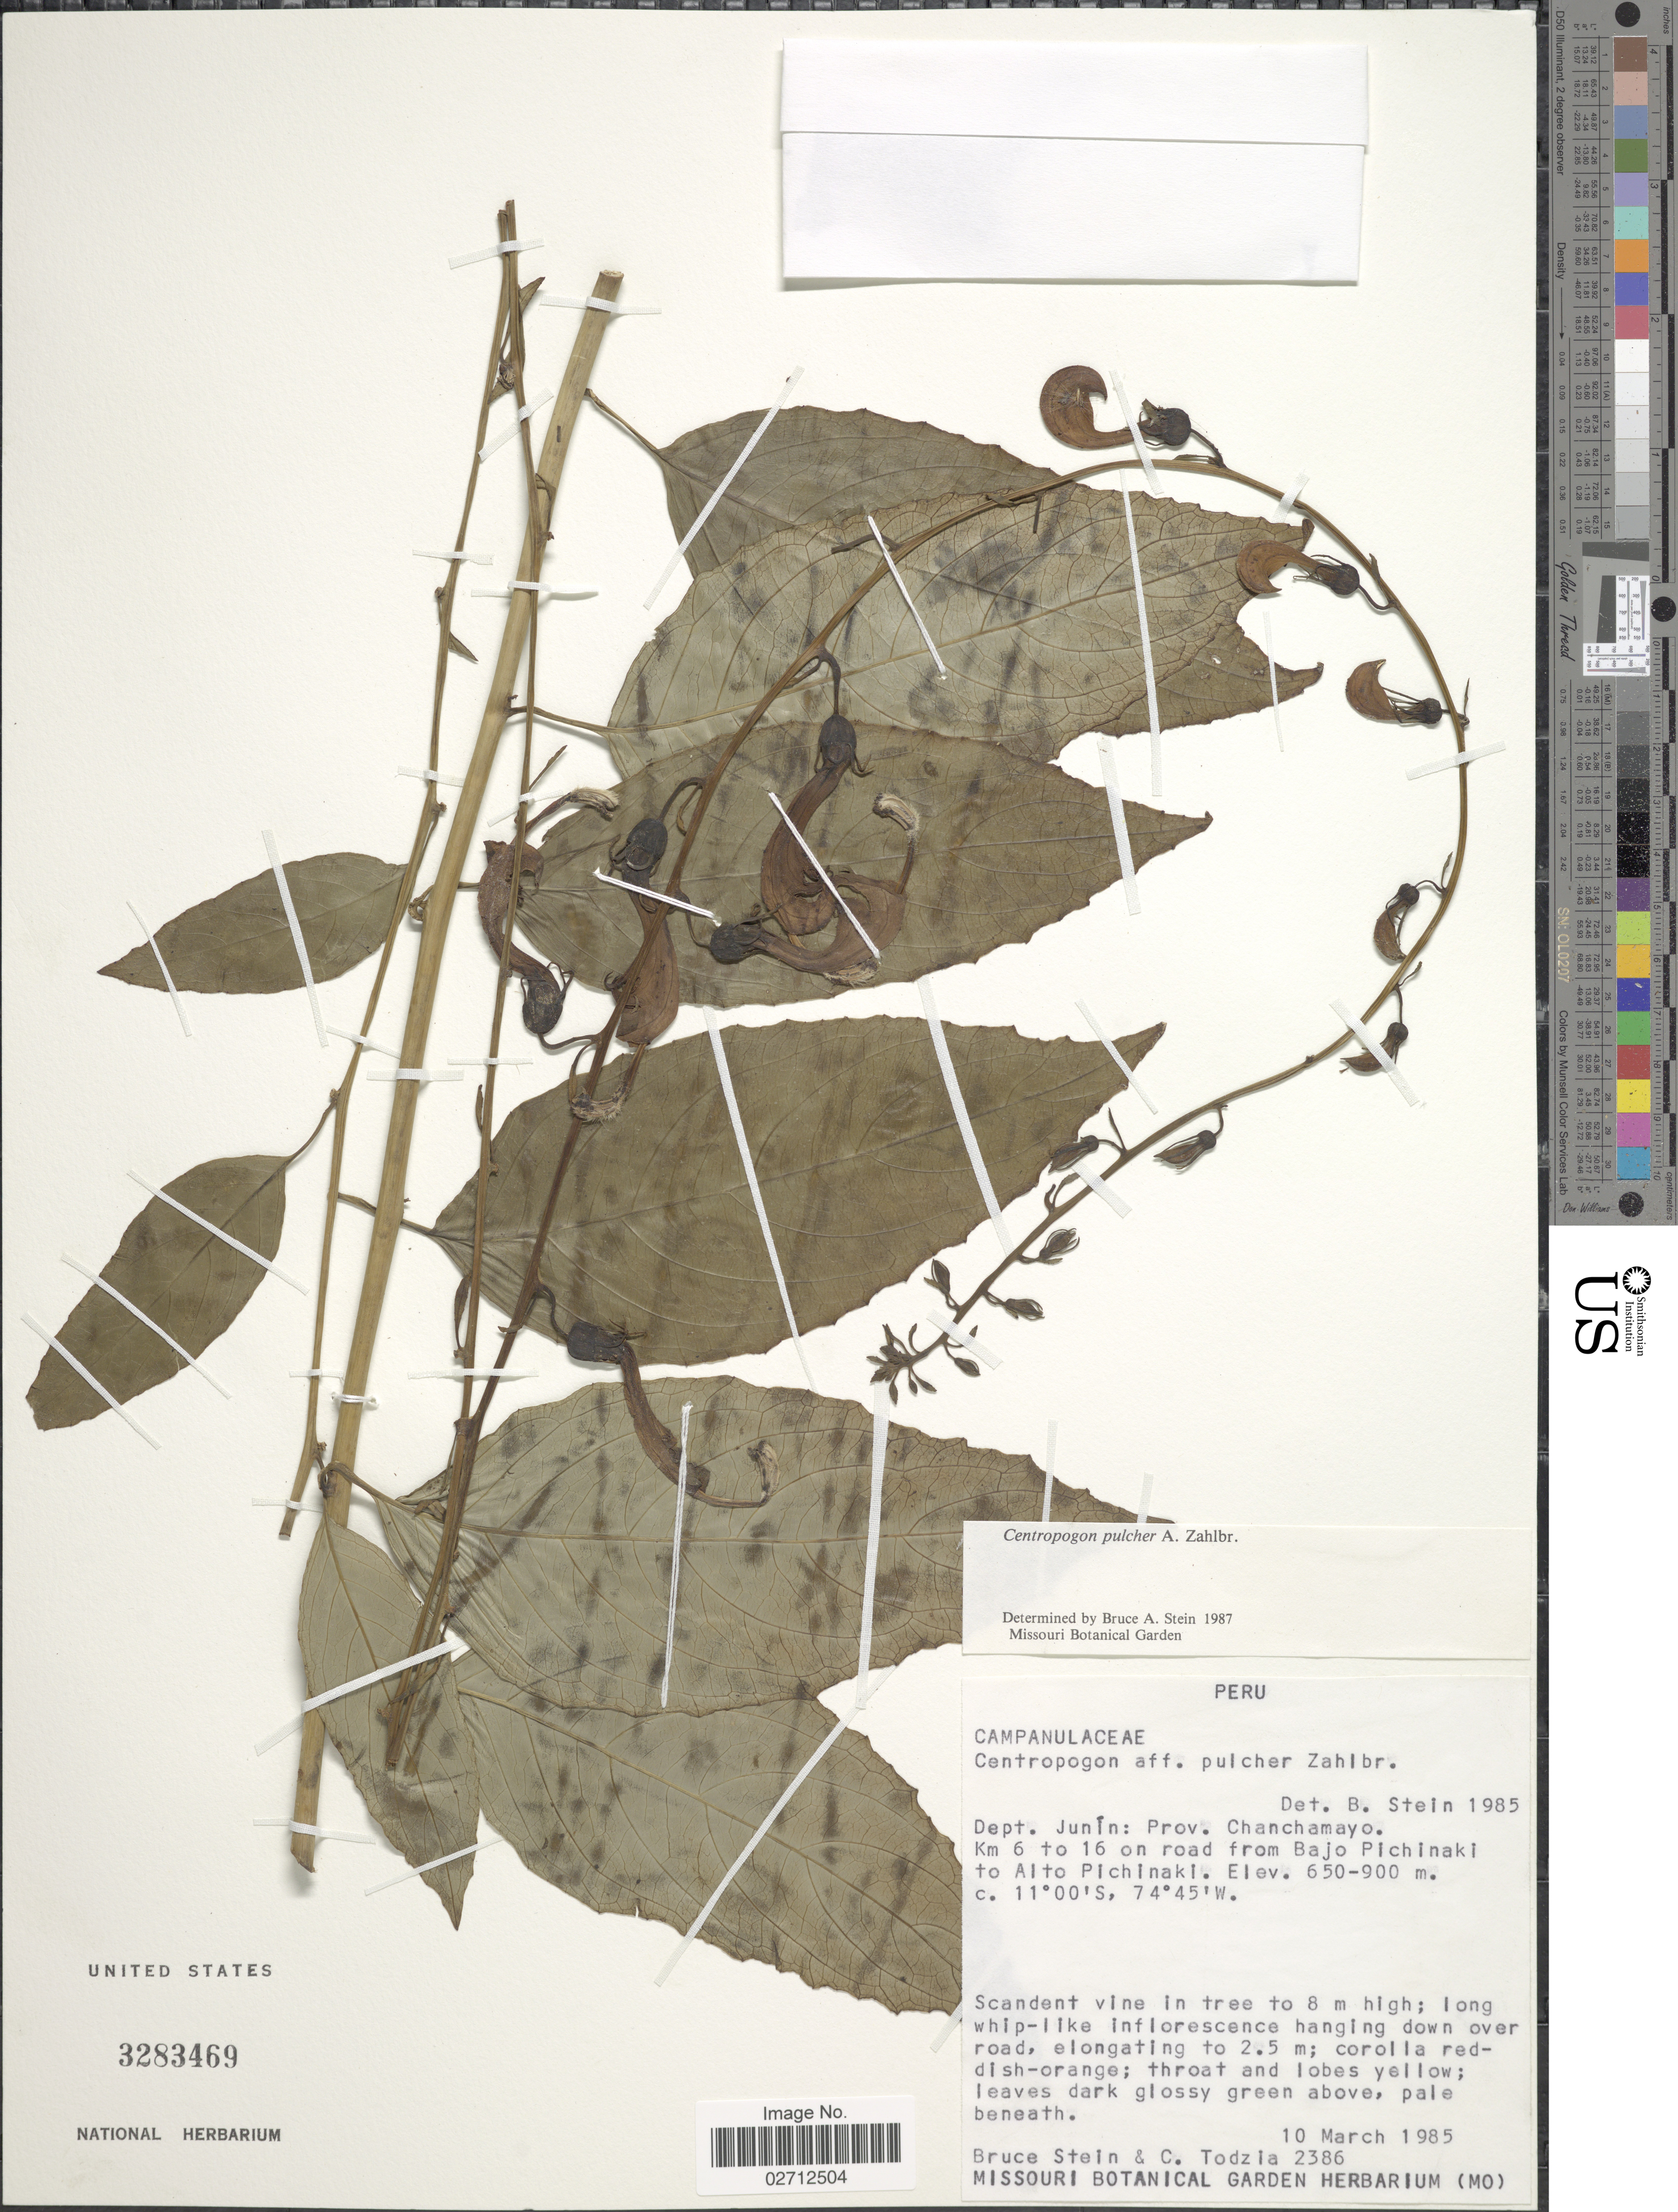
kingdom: Plantae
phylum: Tracheophyta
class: Magnoliopsida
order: Asterales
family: Campanulaceae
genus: Centropogon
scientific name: Centropogon pulcher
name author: Zahlbr.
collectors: B. A. Stein & C. A. Todzia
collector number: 2386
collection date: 1985-03-10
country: Peru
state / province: Junín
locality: Dept. Junín: Prov. Chanchamayo. Km 6 to 16 on road from Bajo Pichinaki to Alto Pichinaki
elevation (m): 650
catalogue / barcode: US 3283469